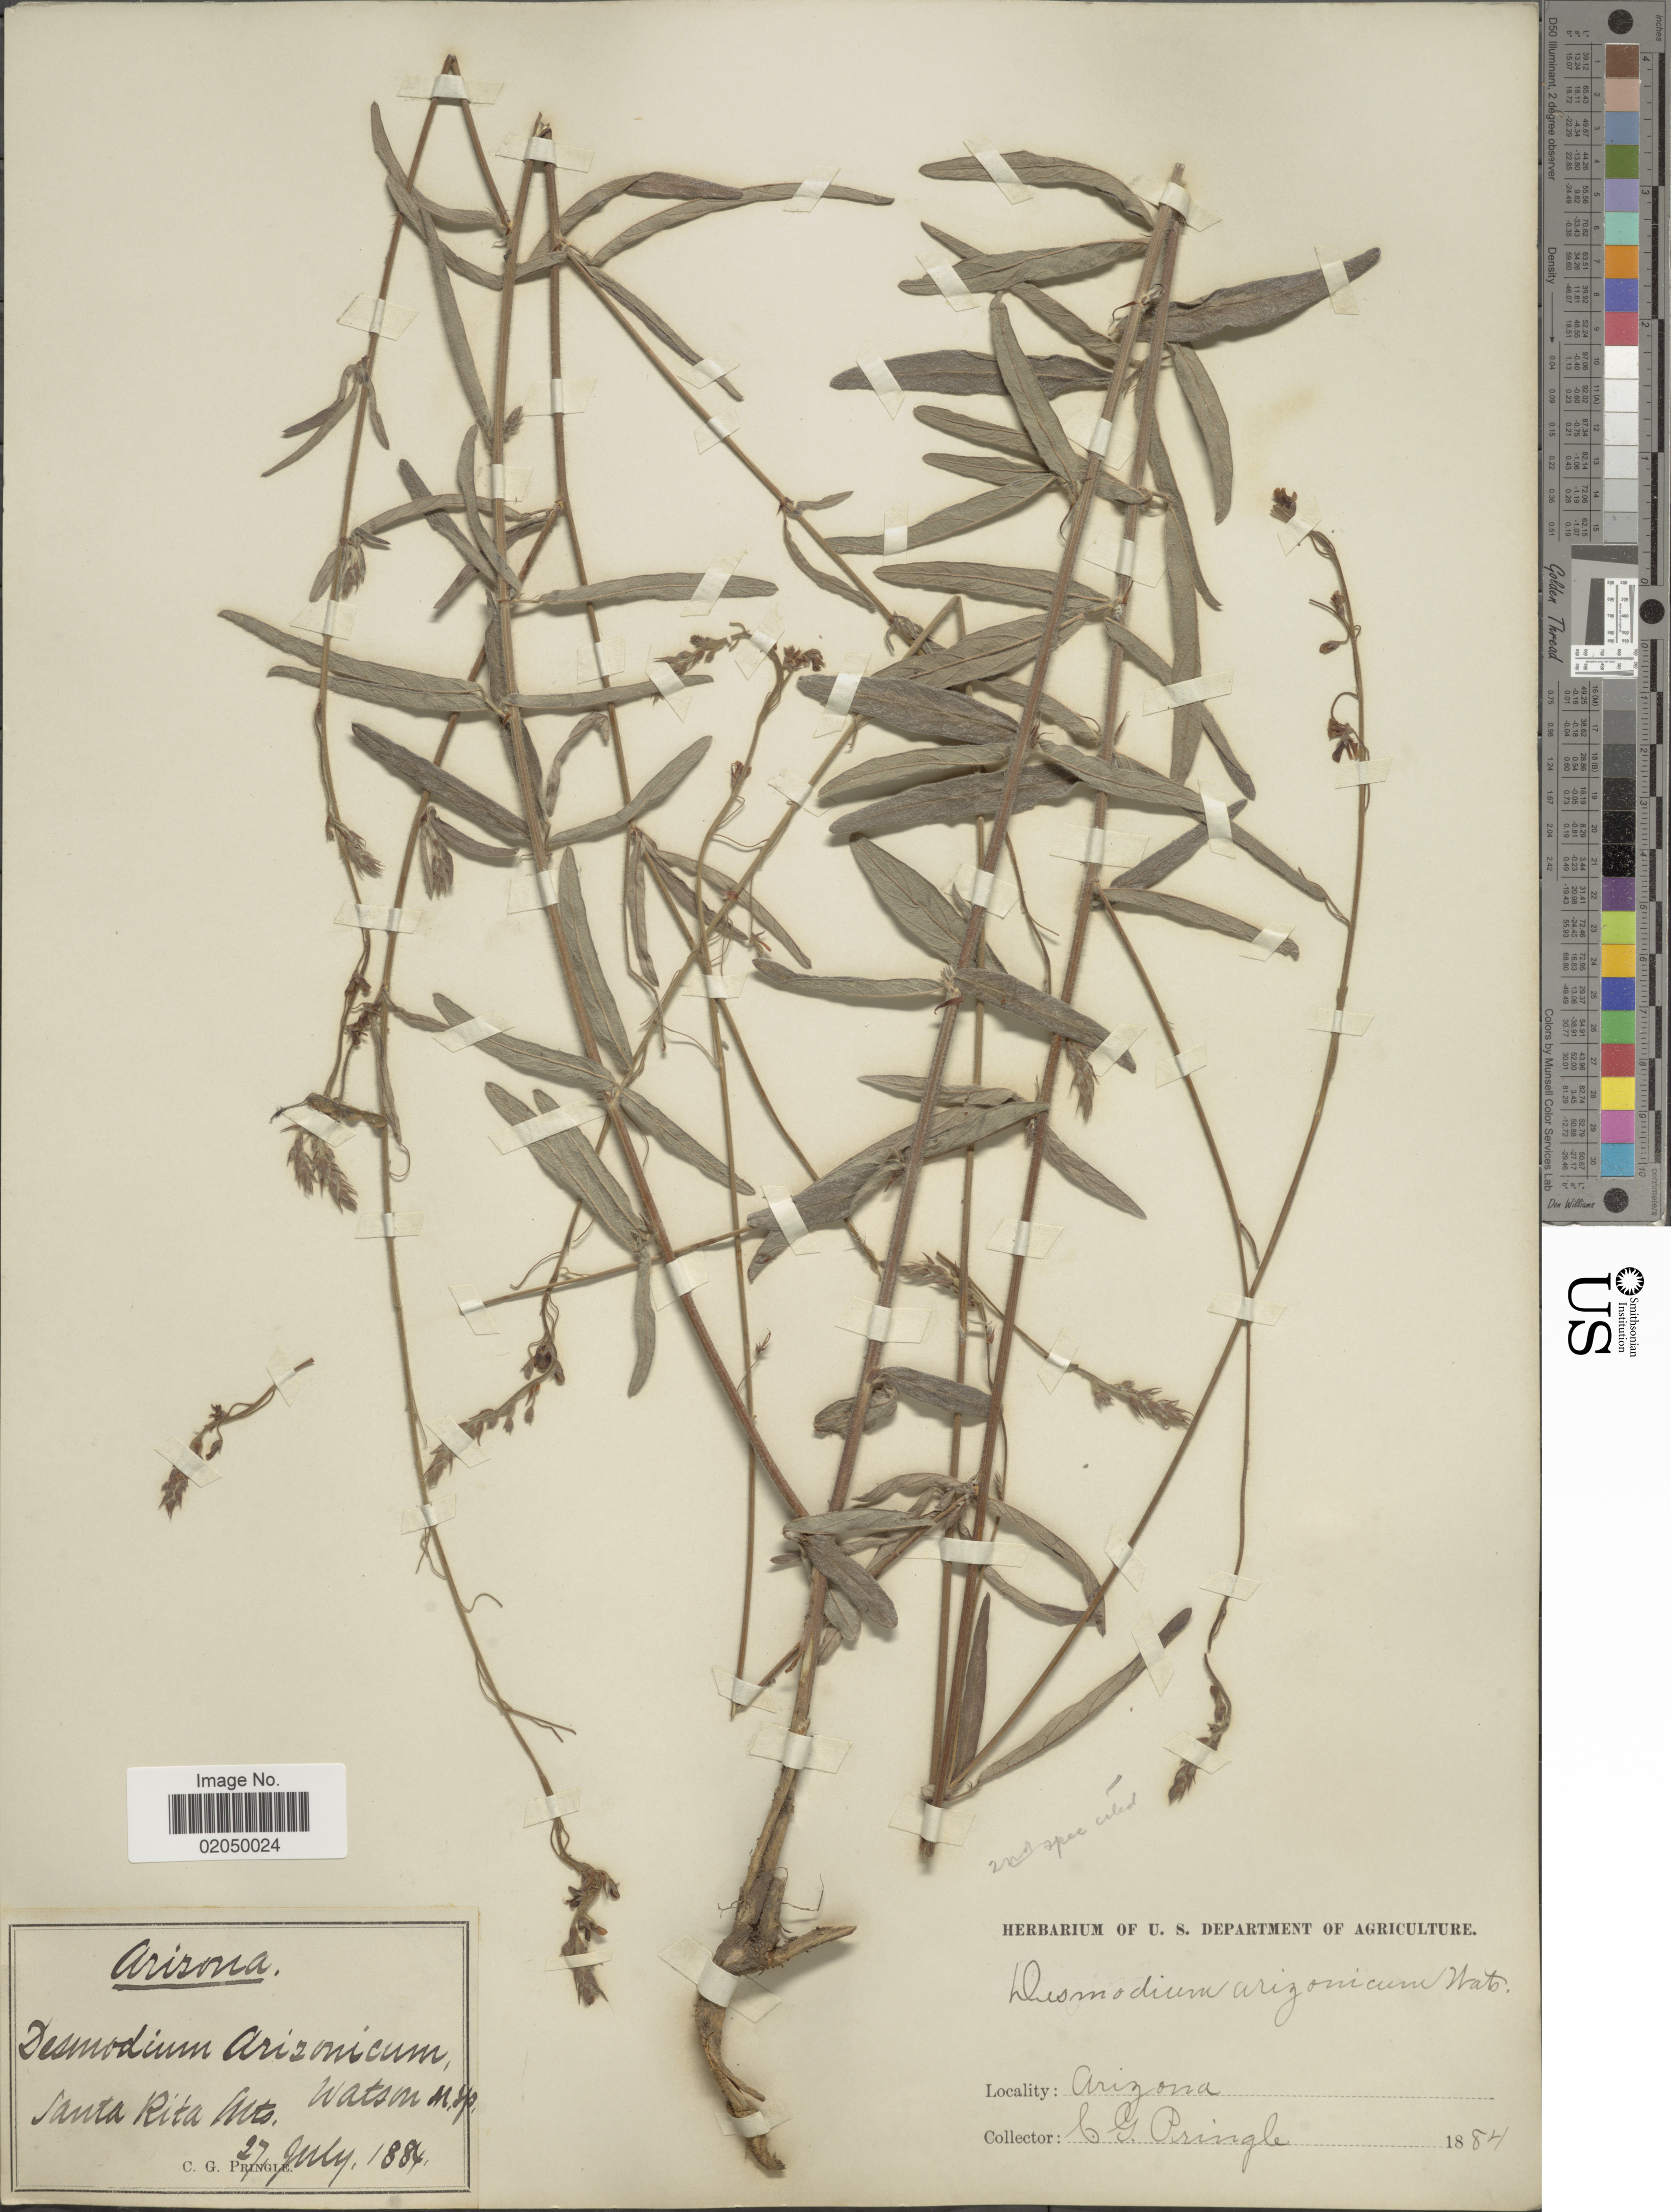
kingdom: Plantae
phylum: Tracheophyta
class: Magnoliopsida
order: Fabales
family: Fabaceae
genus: Desmodium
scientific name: Desmodium arizonicum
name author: S. Watson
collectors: C. G. Pringle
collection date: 1884-07-27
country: United States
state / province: Arizona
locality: Santa Rita Mts.